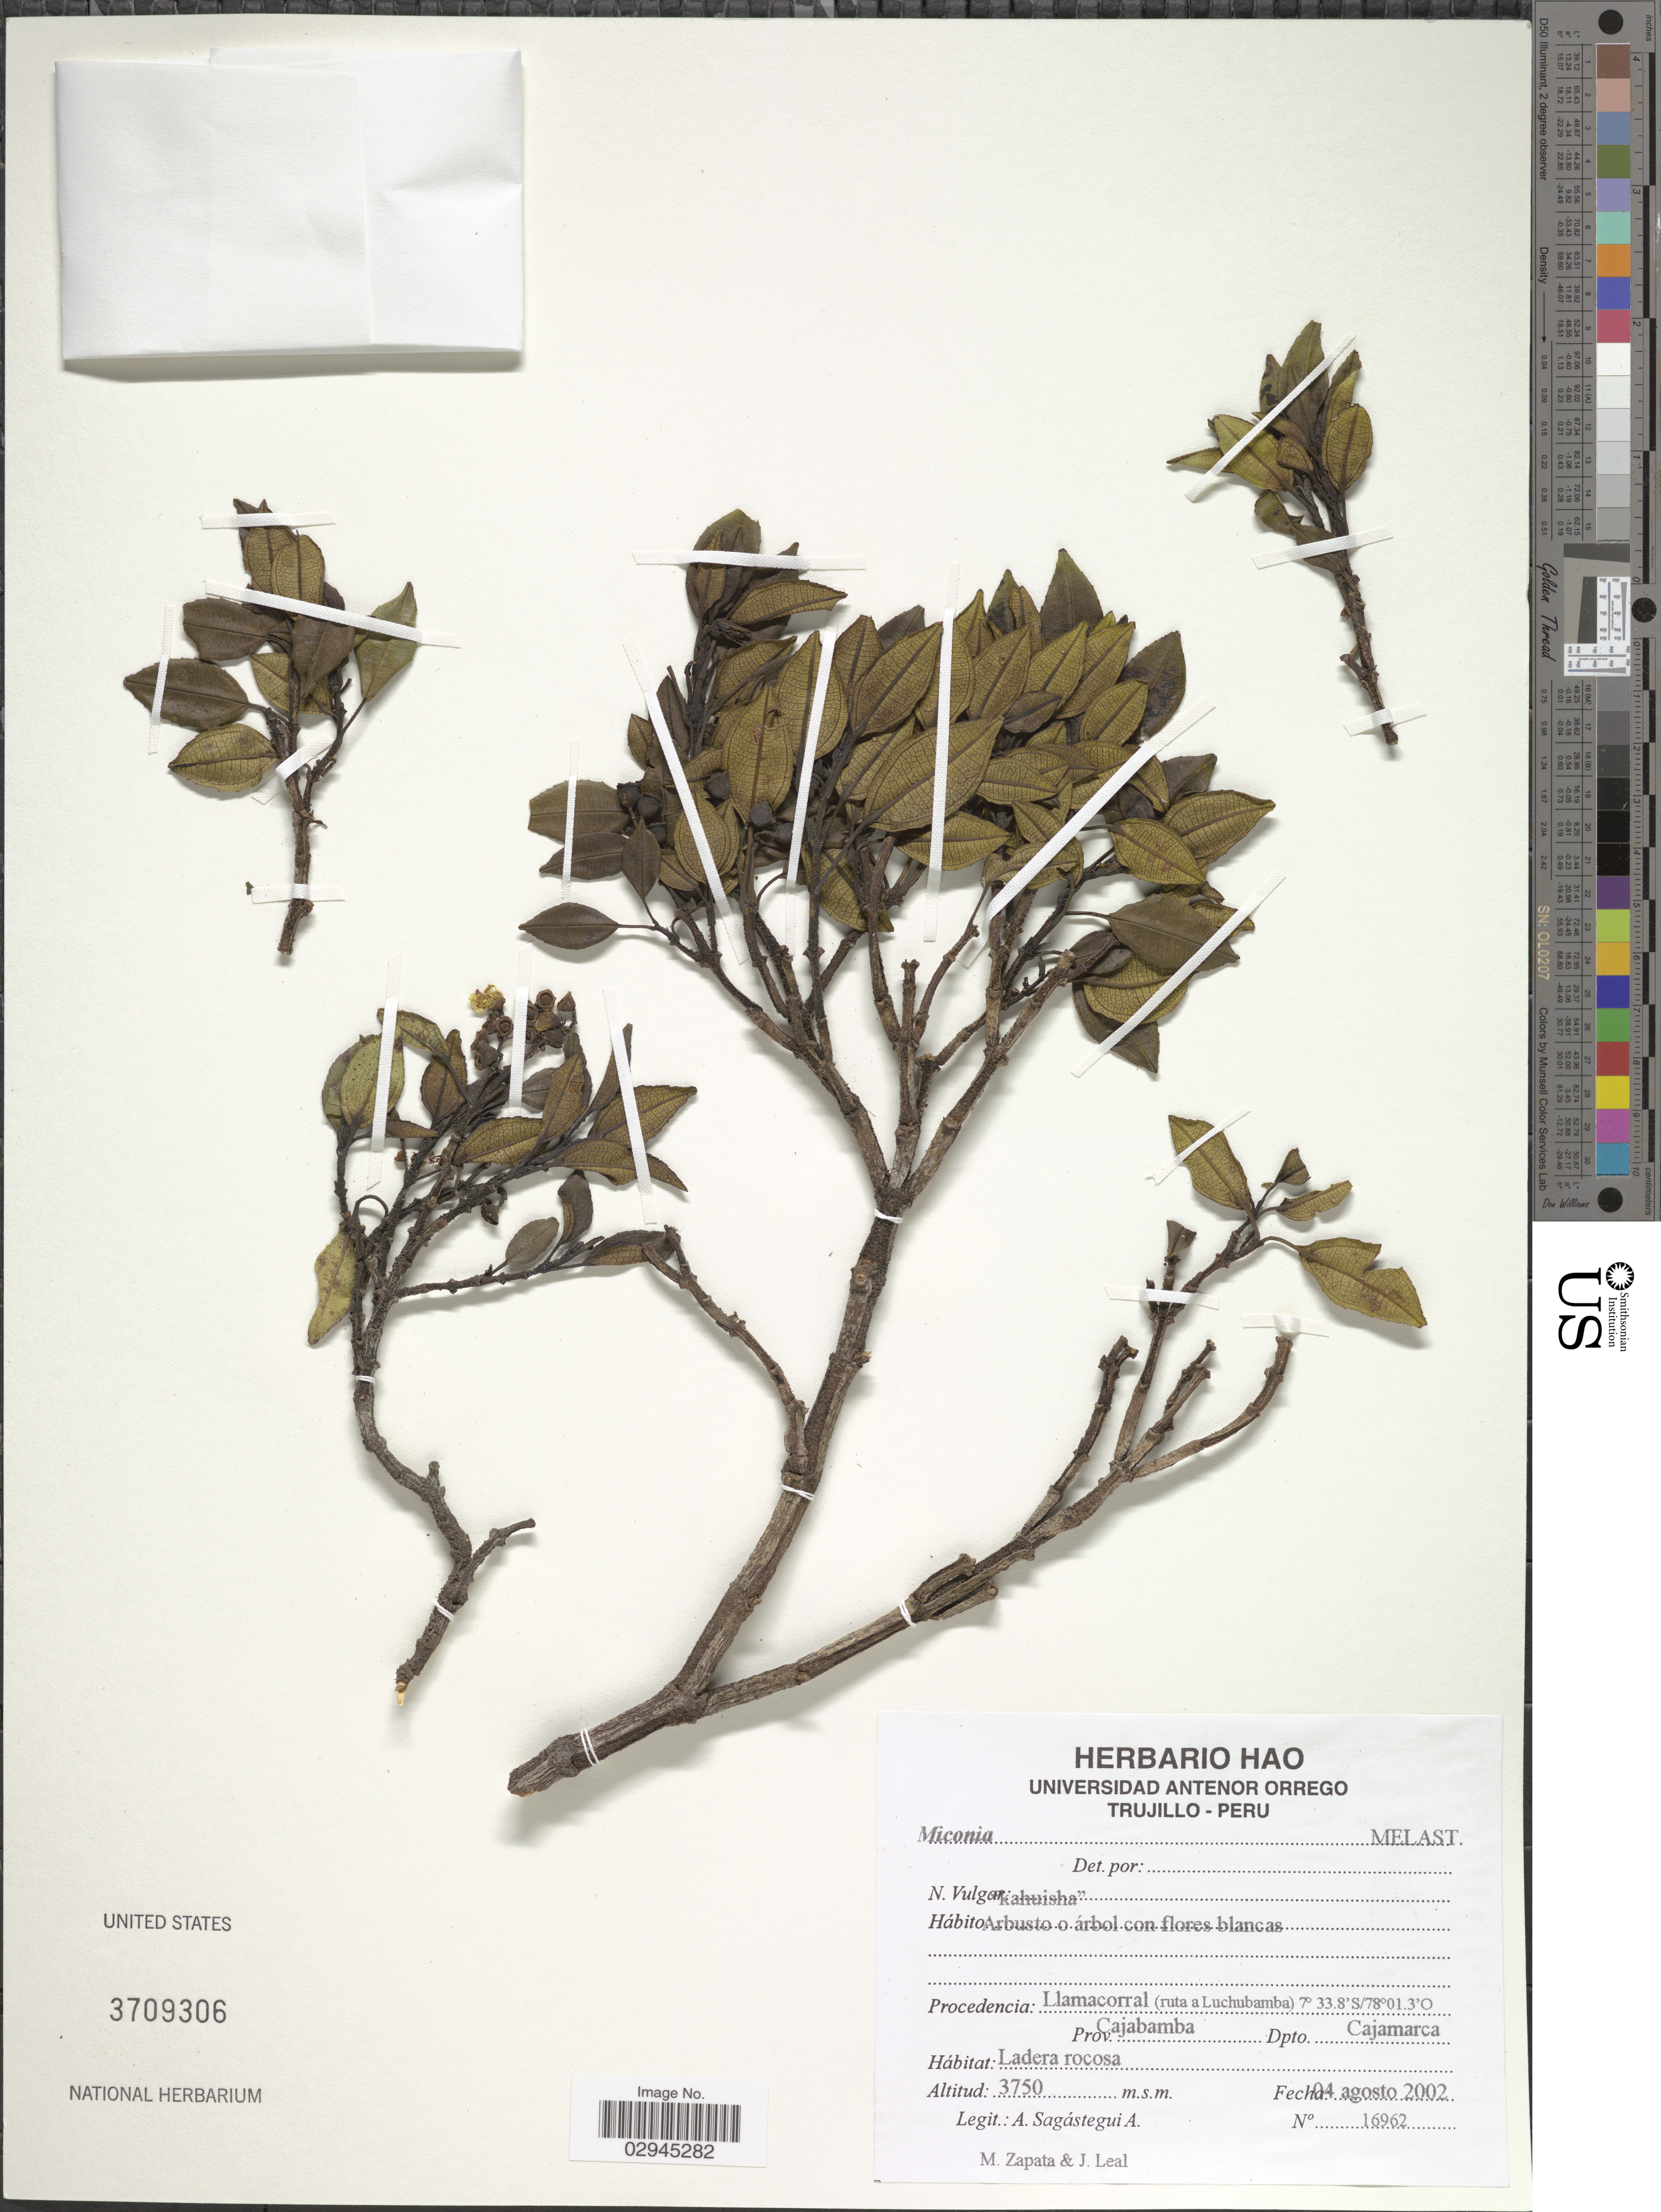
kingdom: Plantae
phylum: Tracheophyta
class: Magnoliopsida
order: Myrtales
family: Melastomataceae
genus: Miconia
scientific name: Miconia sp.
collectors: A. Sagástegui A., M. Zapata & J. Leal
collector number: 16962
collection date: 2002-08-04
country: Peru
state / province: Cajamarca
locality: Llamacorral (ruta a Luchubamba). Prov. Cajabamba Dpto. Cajamarca.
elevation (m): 3750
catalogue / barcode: US 3709306